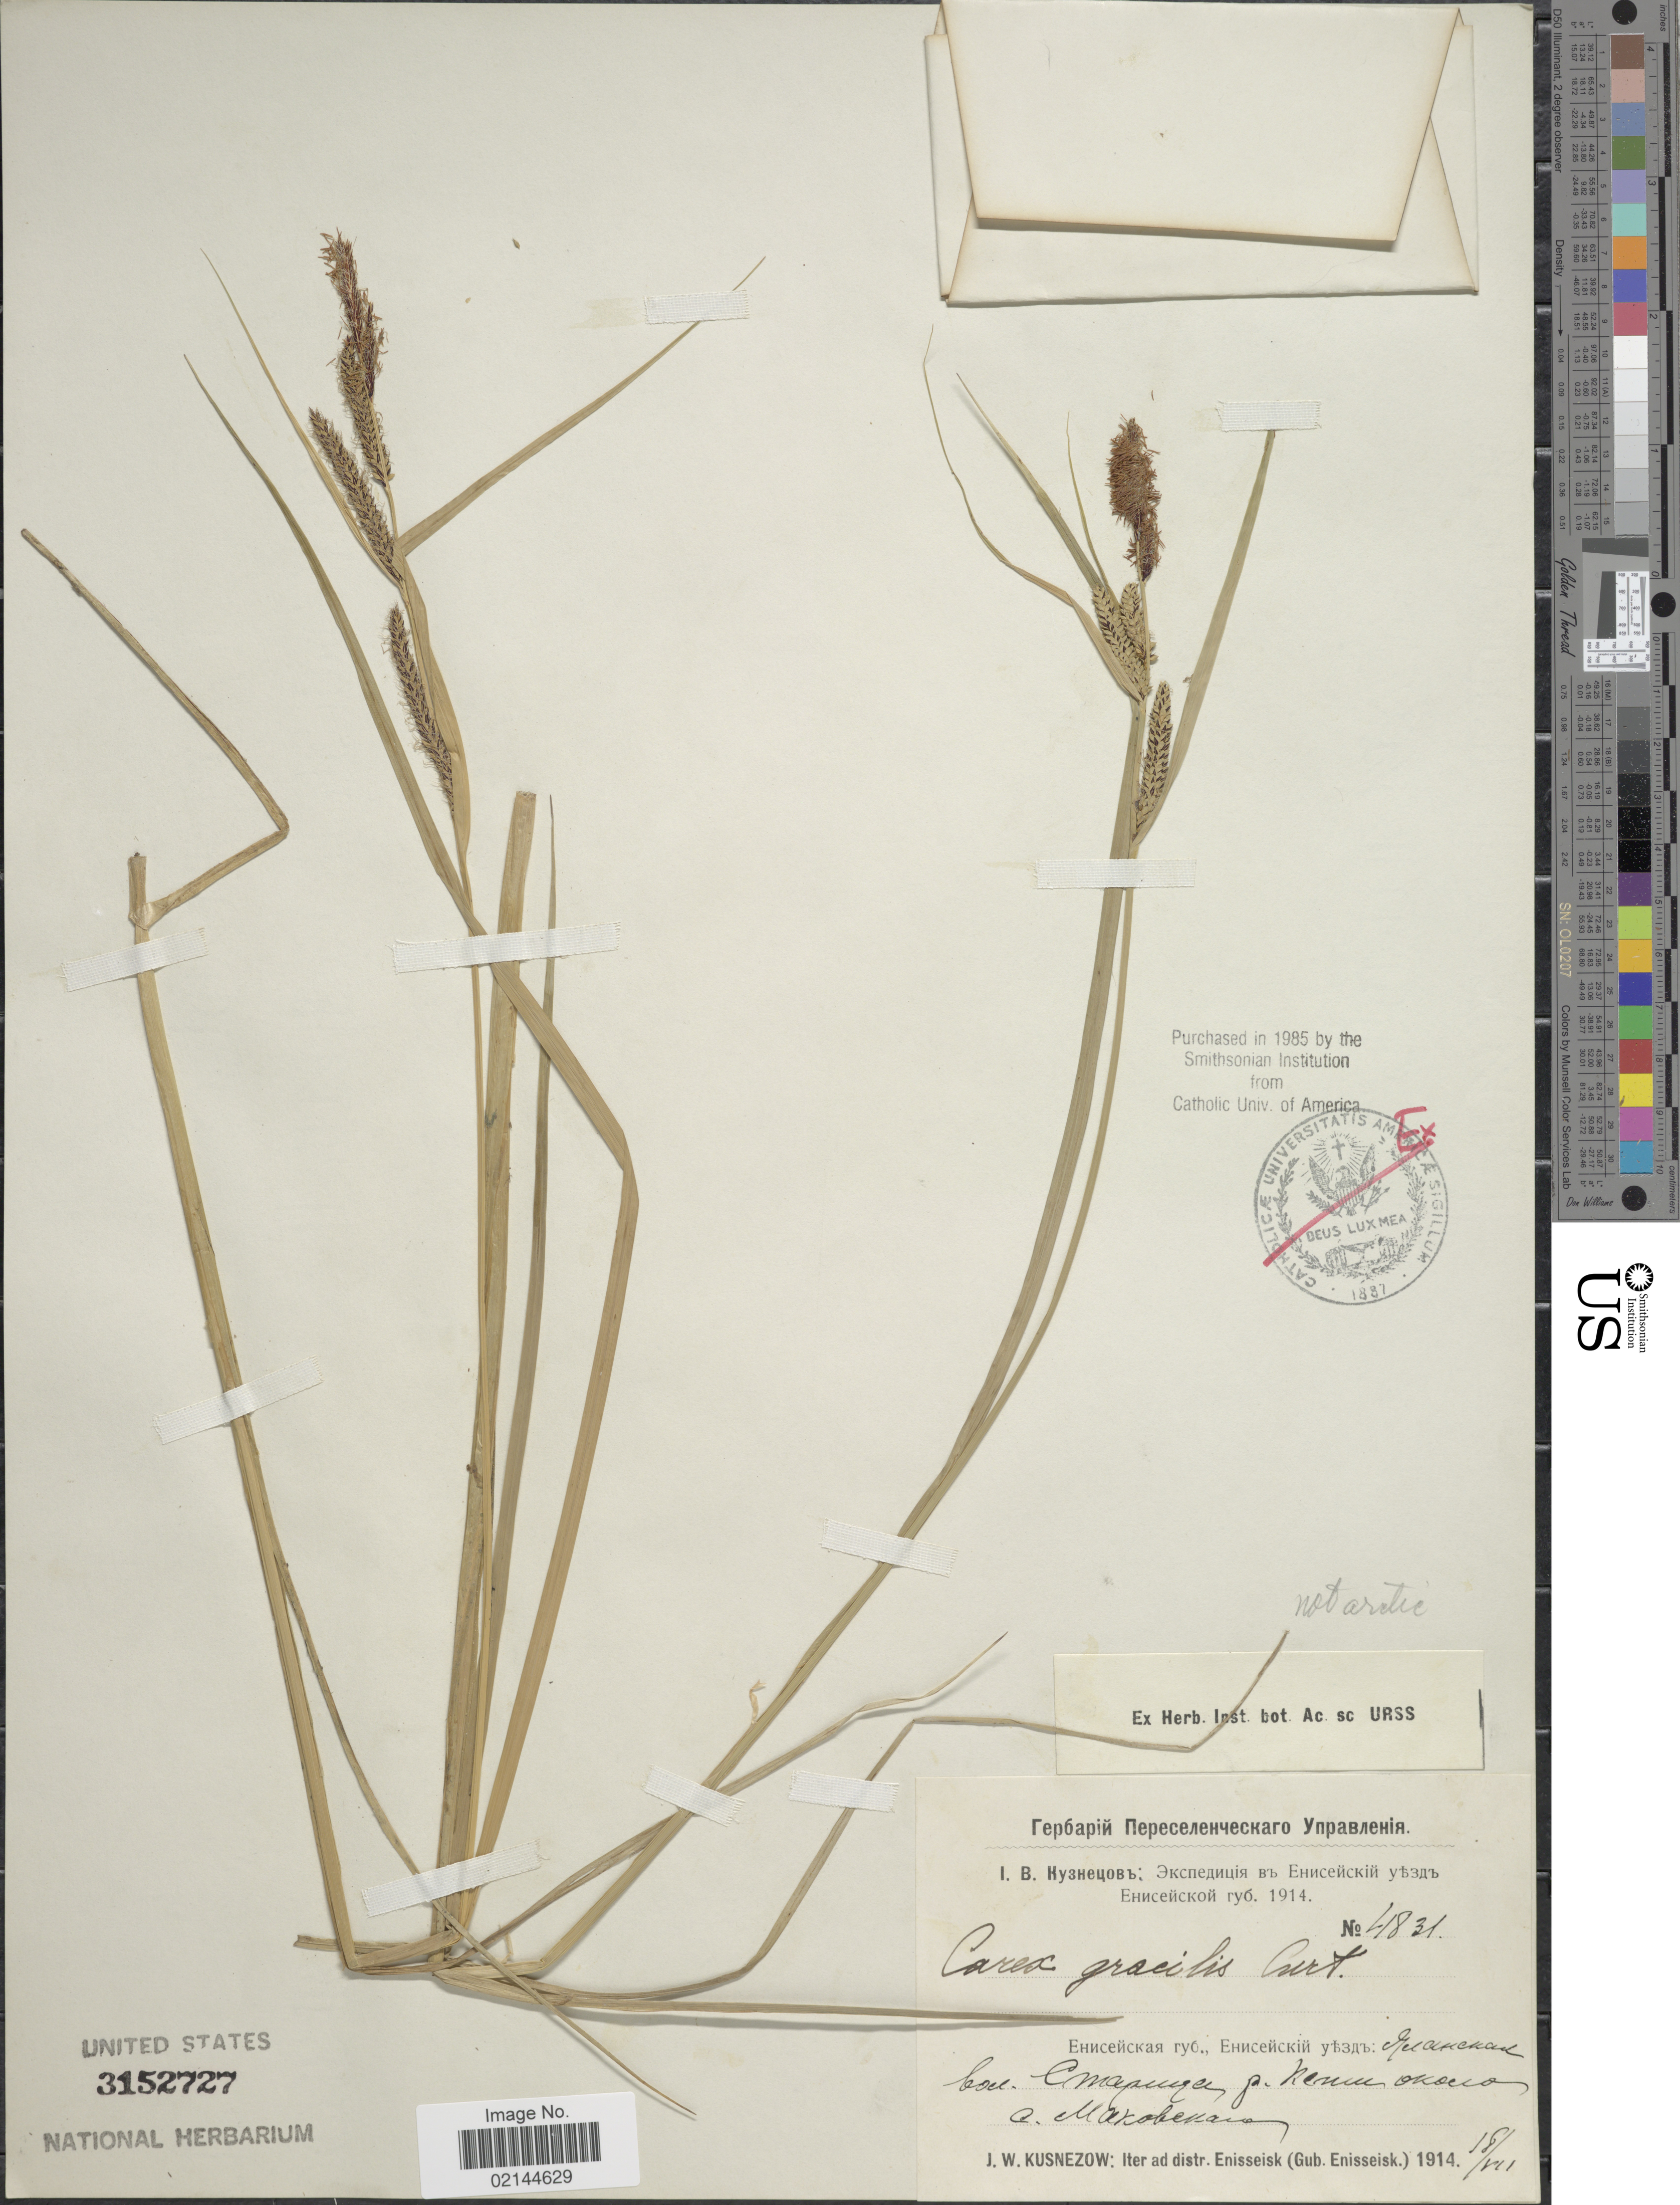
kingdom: Plantae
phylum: Tracheophyta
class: Liliopsida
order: Poales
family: Cyperaceae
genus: Carex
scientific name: Carex acuta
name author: L.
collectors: J. Kusnezow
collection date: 1914-07-18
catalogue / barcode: US 3152727